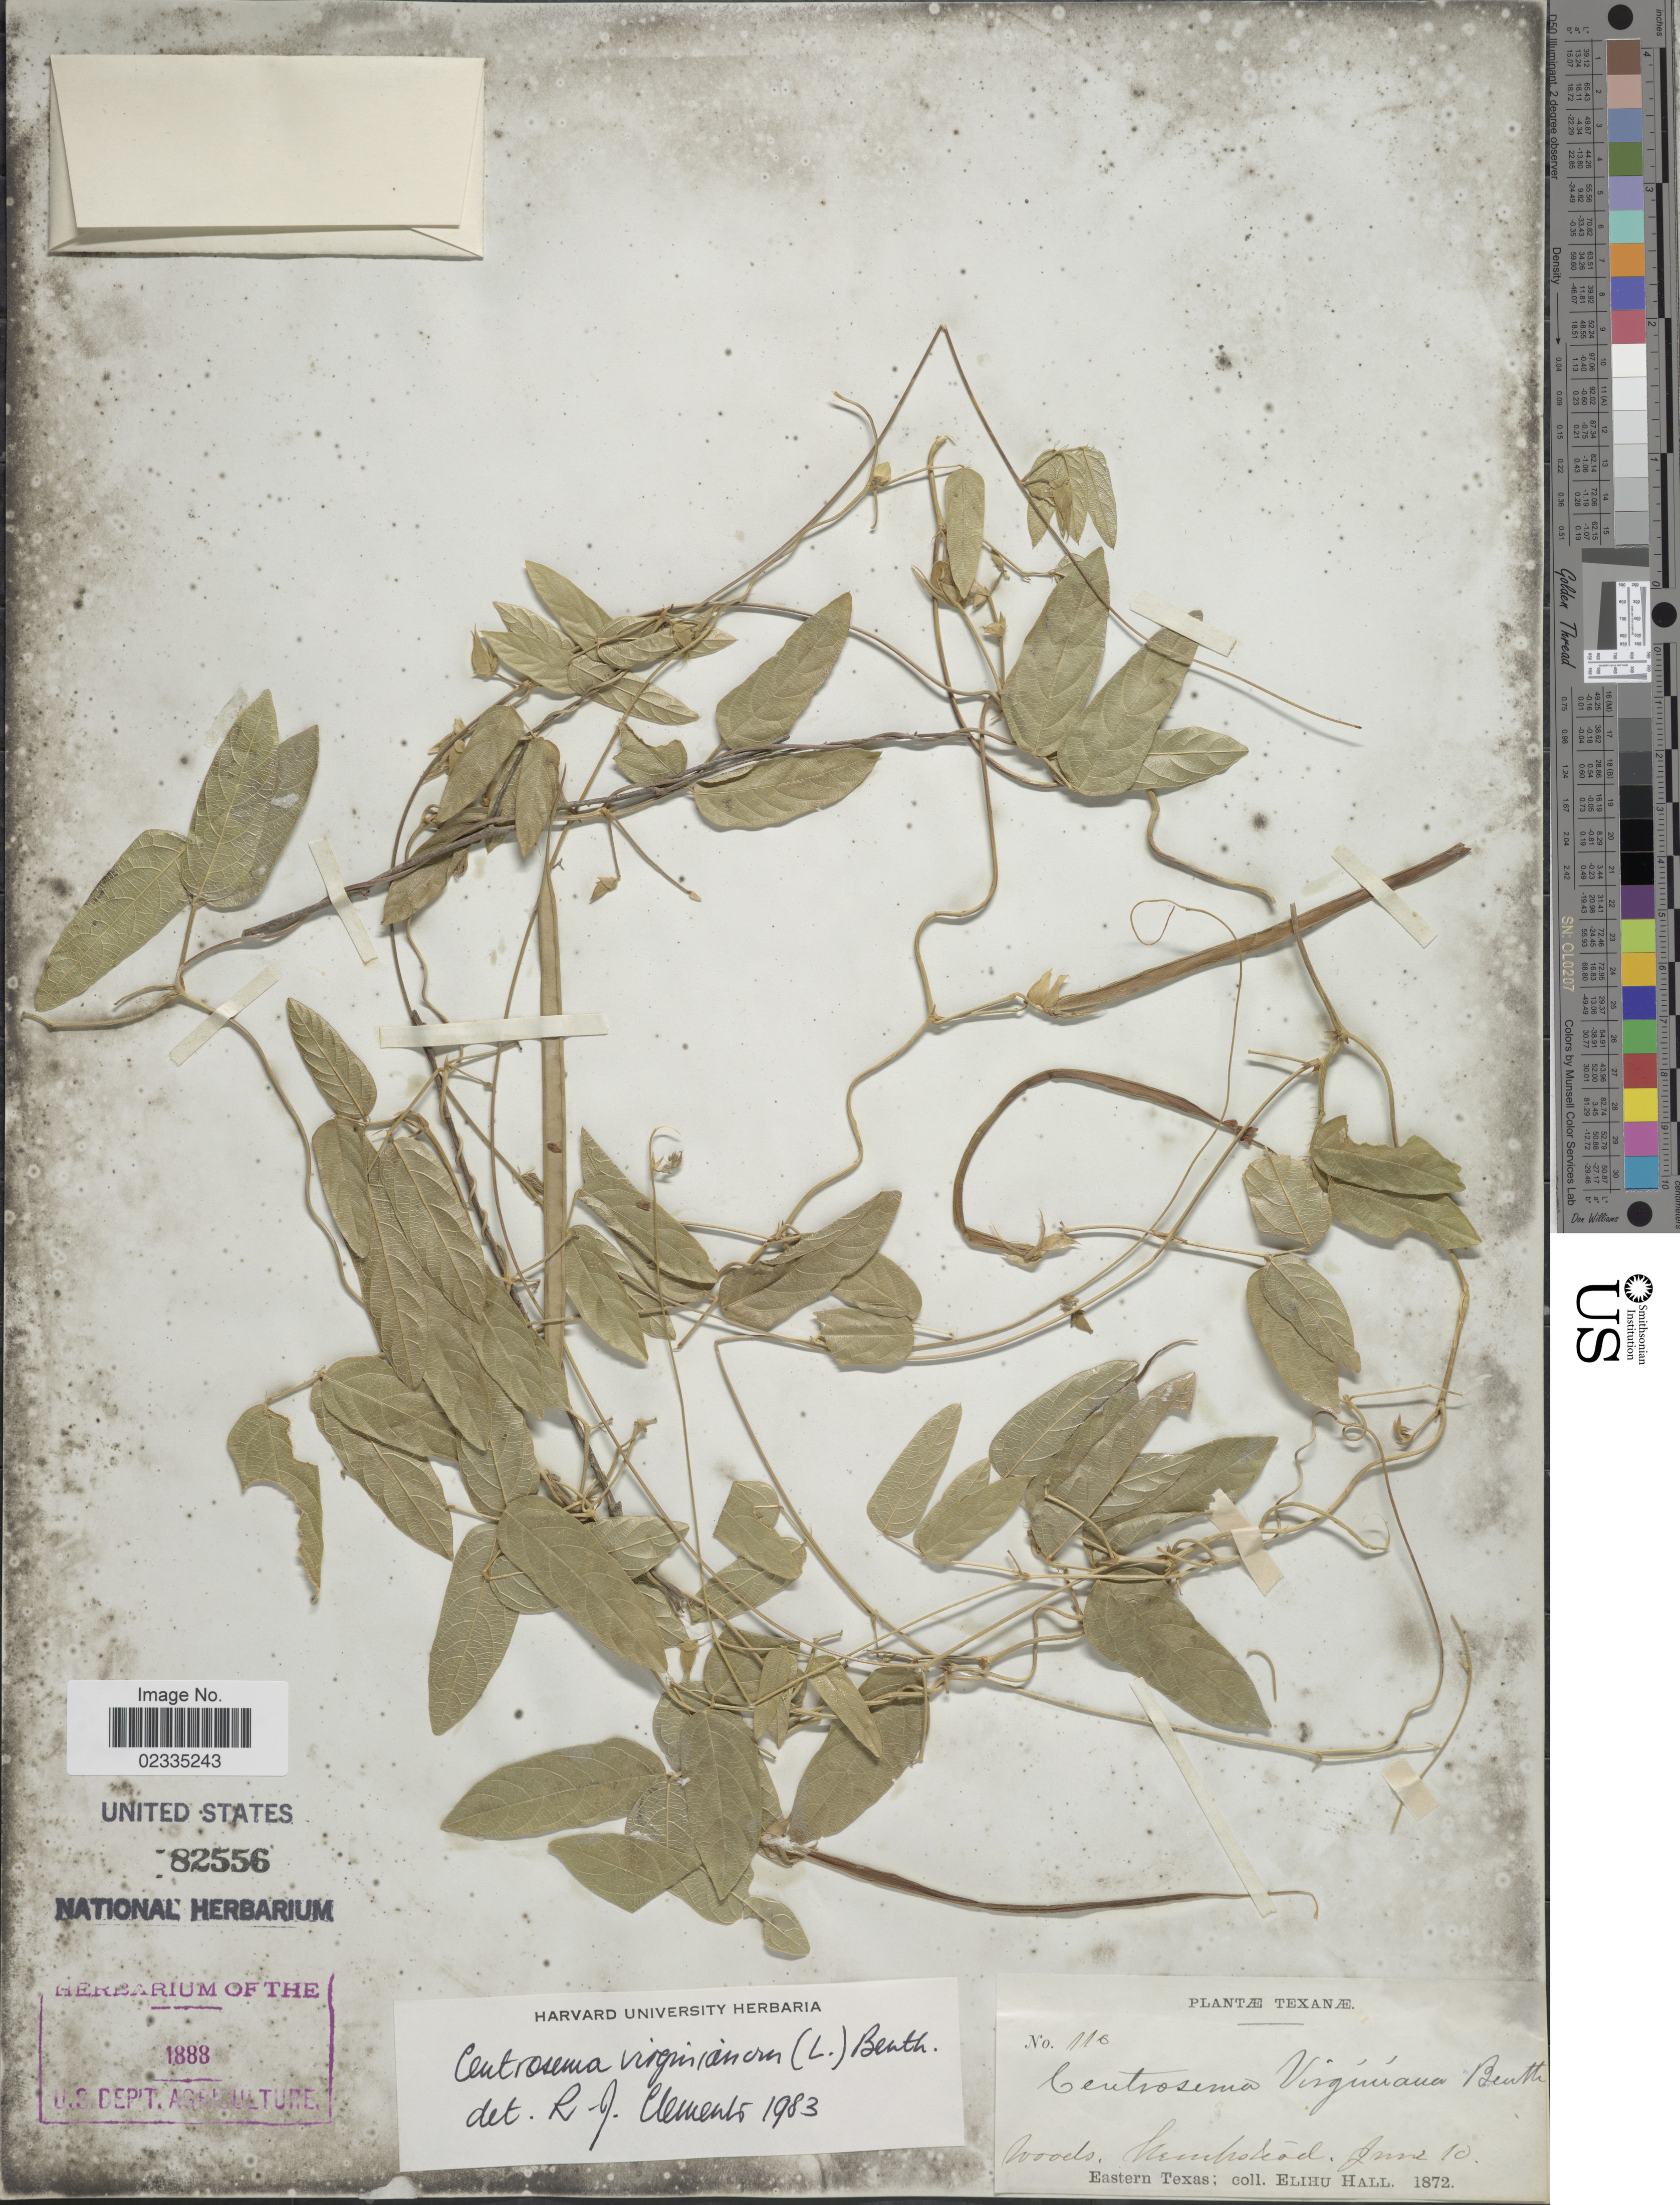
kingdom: Plantae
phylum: Tracheophyta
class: Magnoliopsida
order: Fabales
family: Fabaceae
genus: Centrosema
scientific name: Centrosema virginianum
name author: (L.) Benth.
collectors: E. Hall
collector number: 110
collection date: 1872-06-10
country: United States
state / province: Texas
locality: Woods, Hempstead, Eastern Texas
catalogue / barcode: US 82556